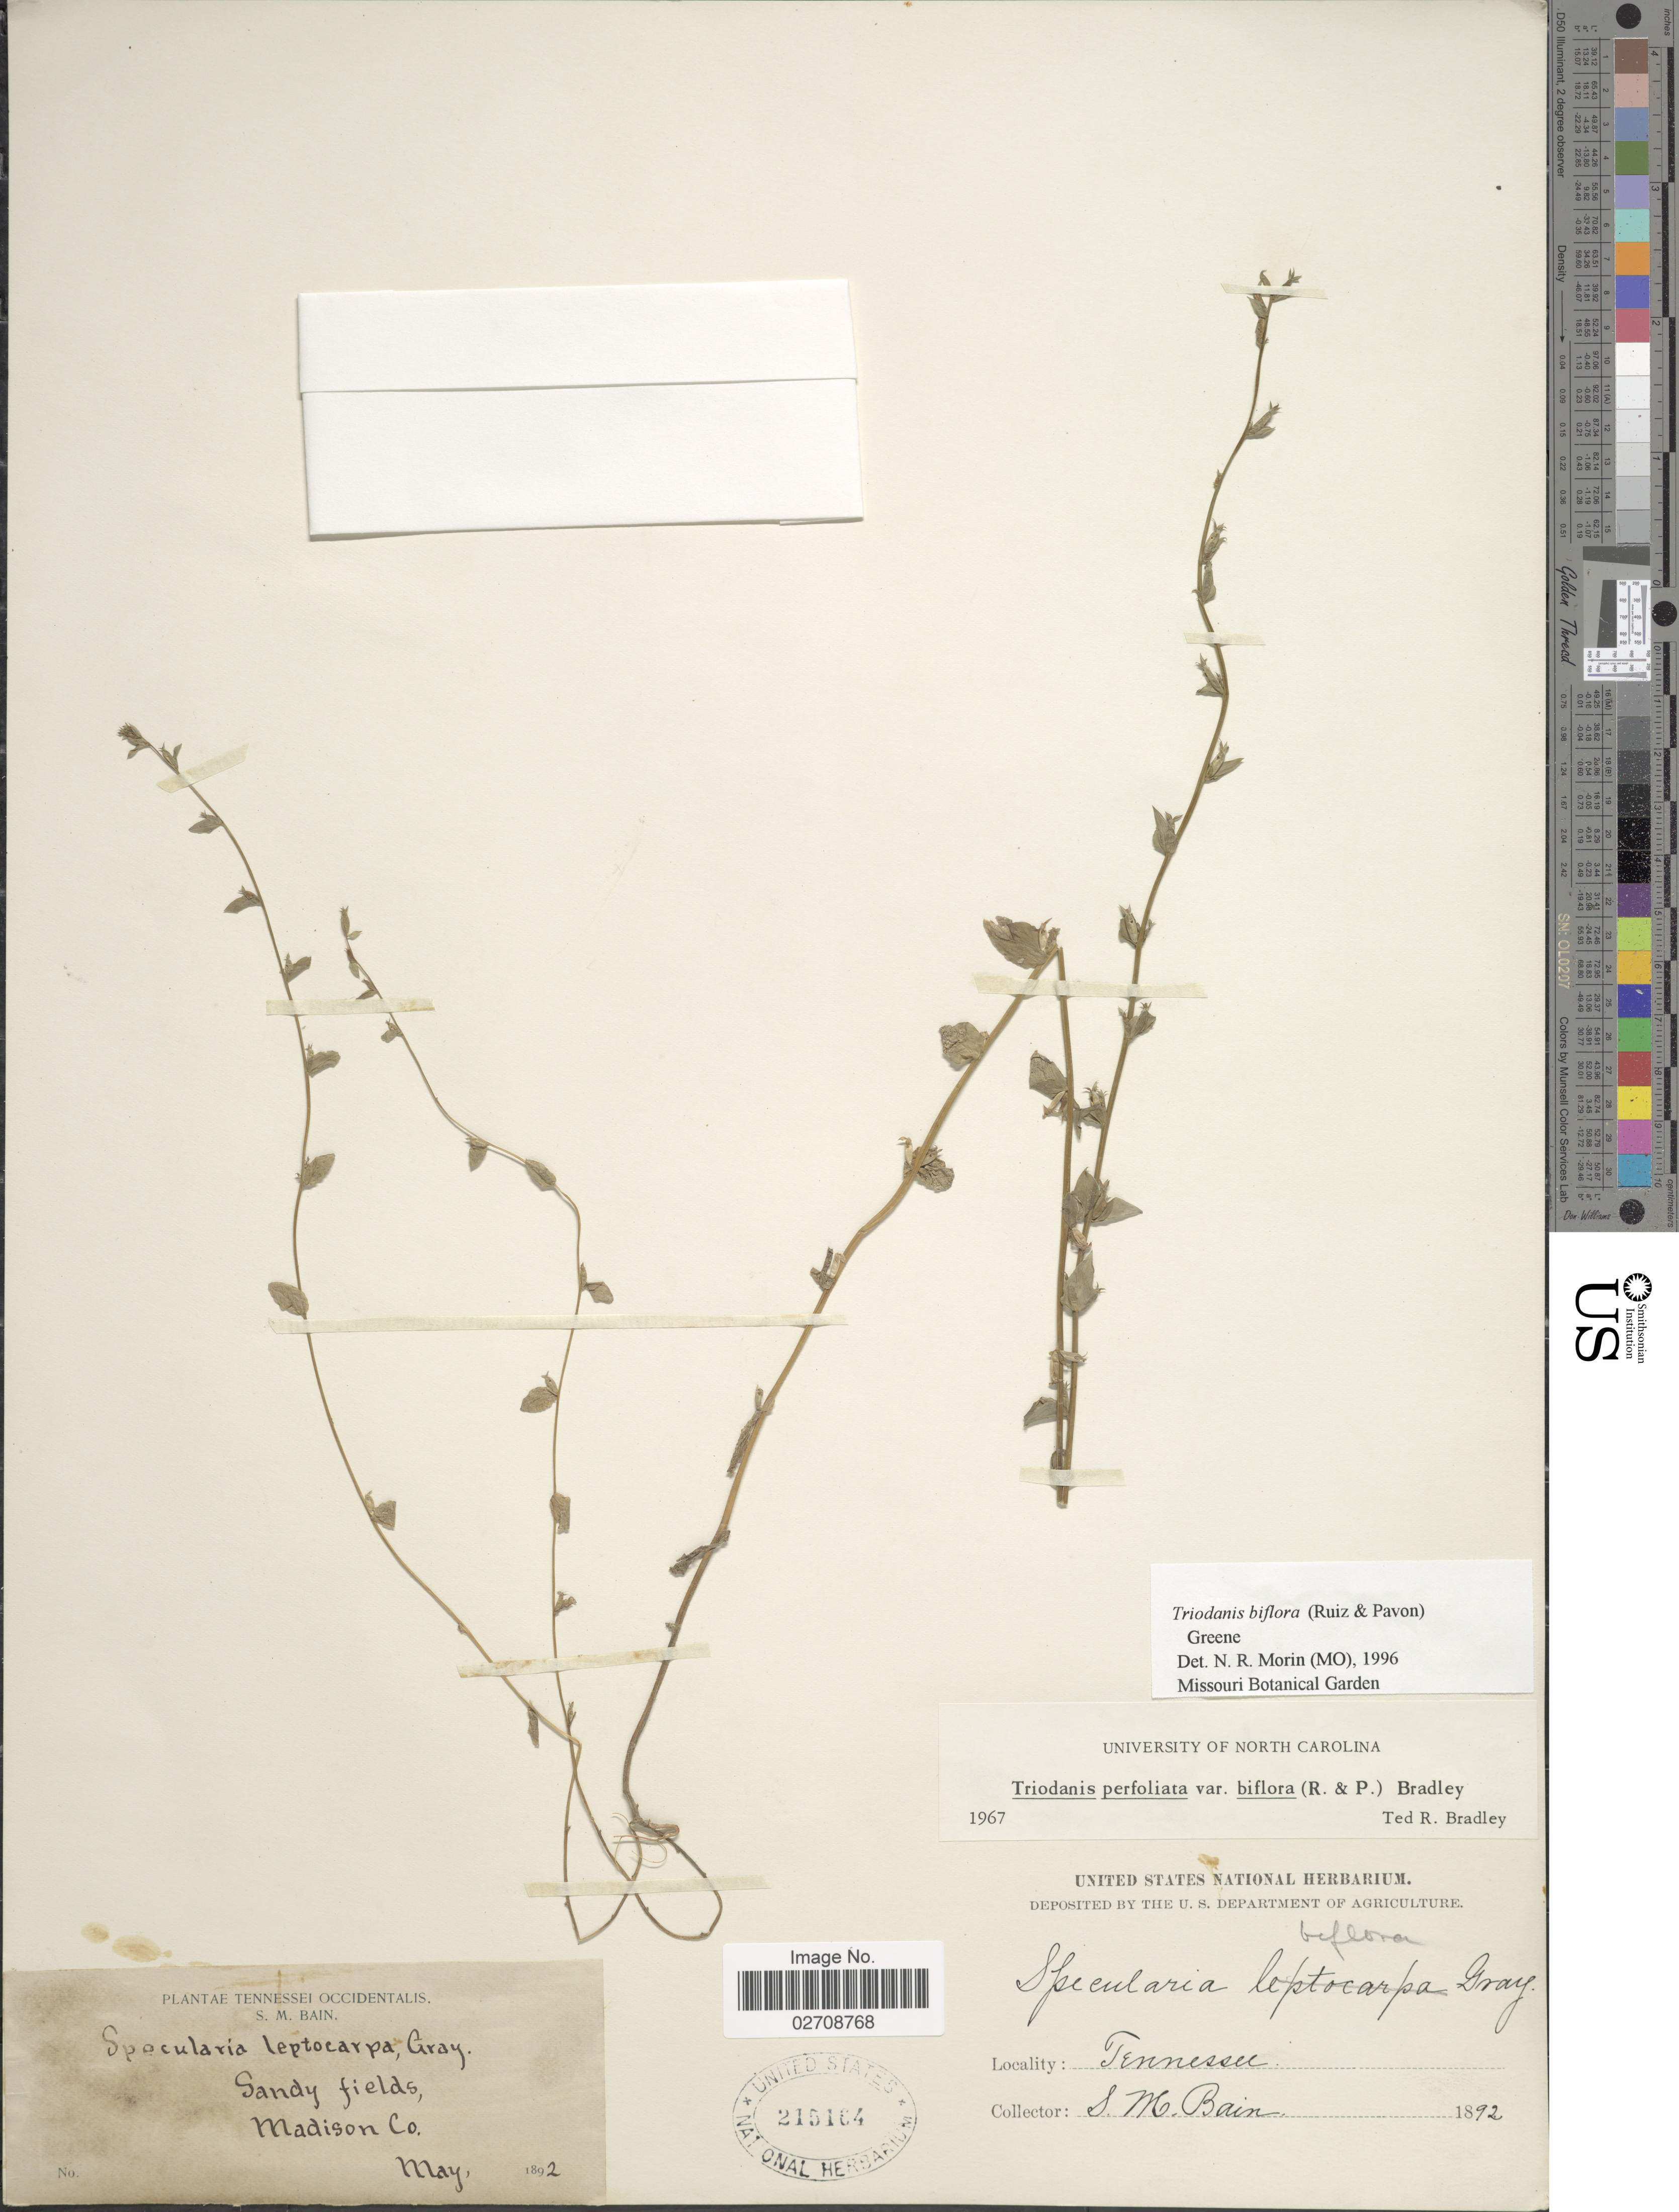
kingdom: Plantae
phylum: Tracheophyta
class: Magnoliopsida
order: Asterales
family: Campanulaceae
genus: Triodanis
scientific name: Triodanis biflora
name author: (Ruiz & Pav.) Greene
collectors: S. M. Bain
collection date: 1892-05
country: United States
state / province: Tennessee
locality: Madison Co., Sandy fields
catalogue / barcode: US 215164